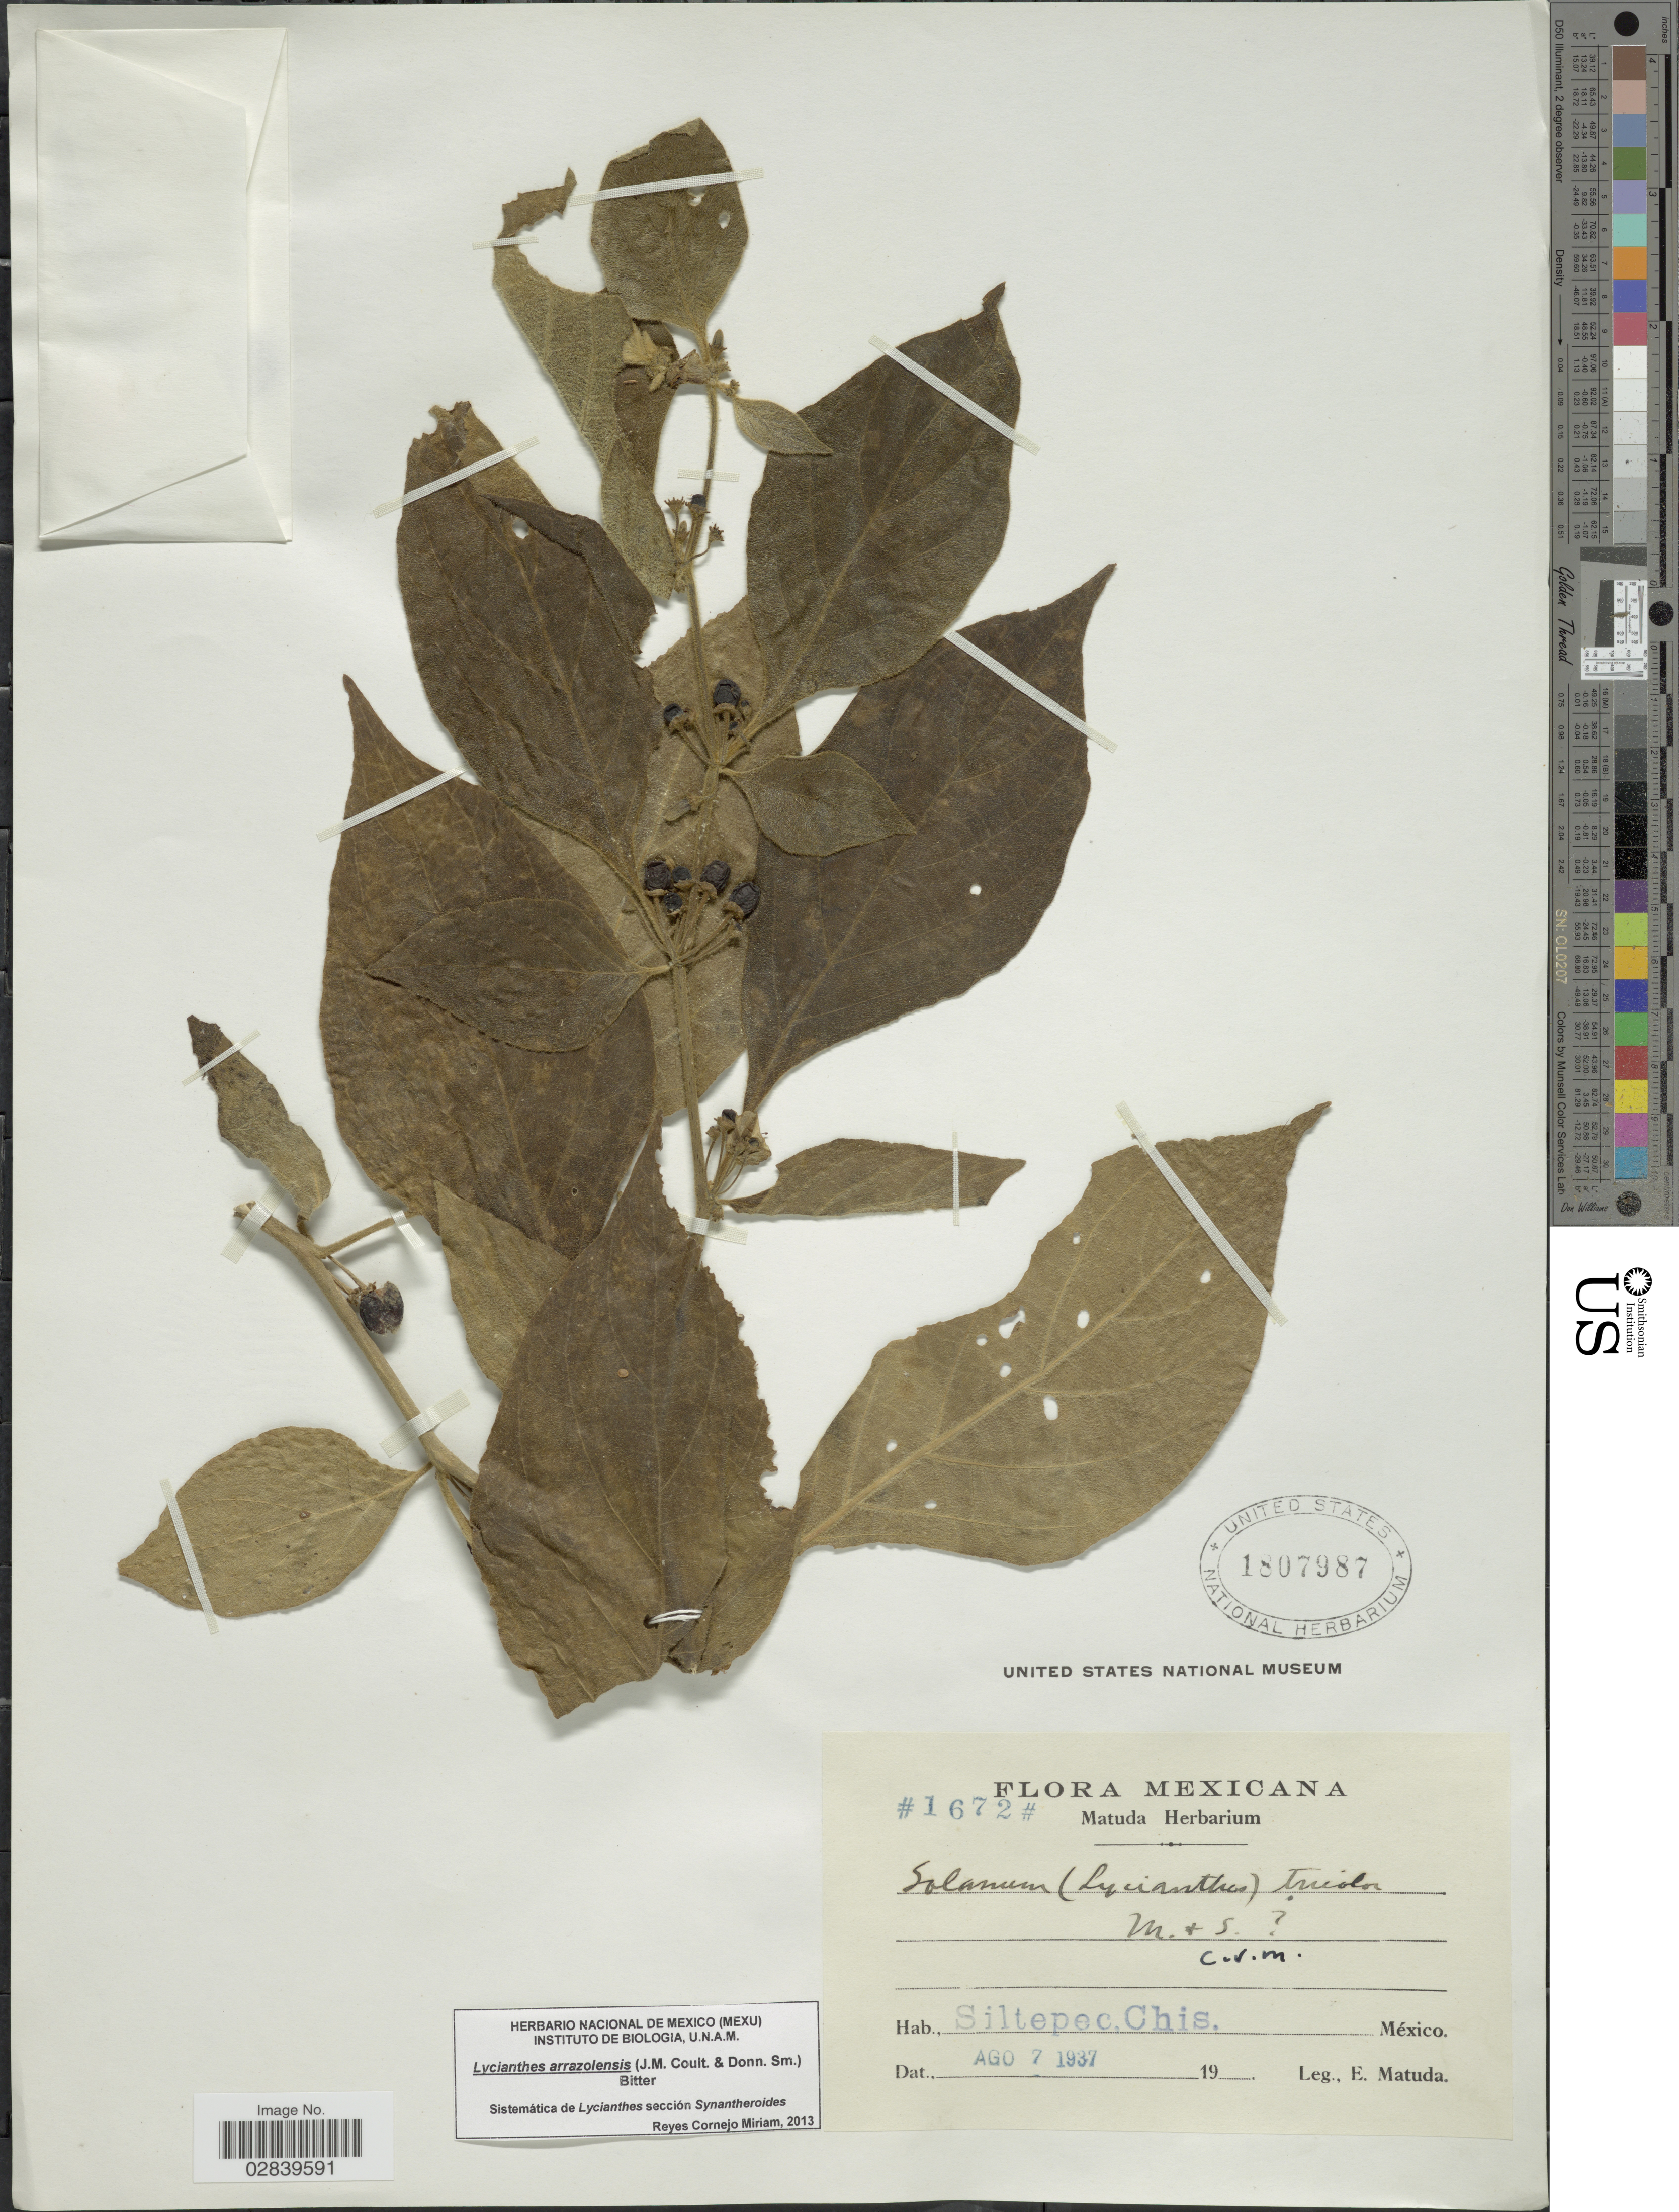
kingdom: Plantae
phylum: Tracheophyta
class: Magnoliopsida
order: Solanales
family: Solanaceae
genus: Lycianthes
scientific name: Lycianthes arrazolensis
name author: (J.M. Coult. & Donn. Sm.) Bitter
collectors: E. Matuda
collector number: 1672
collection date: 1937-08-07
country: Mexico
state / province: Chiapas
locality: Siltepec, Chis.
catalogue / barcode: US 1807987